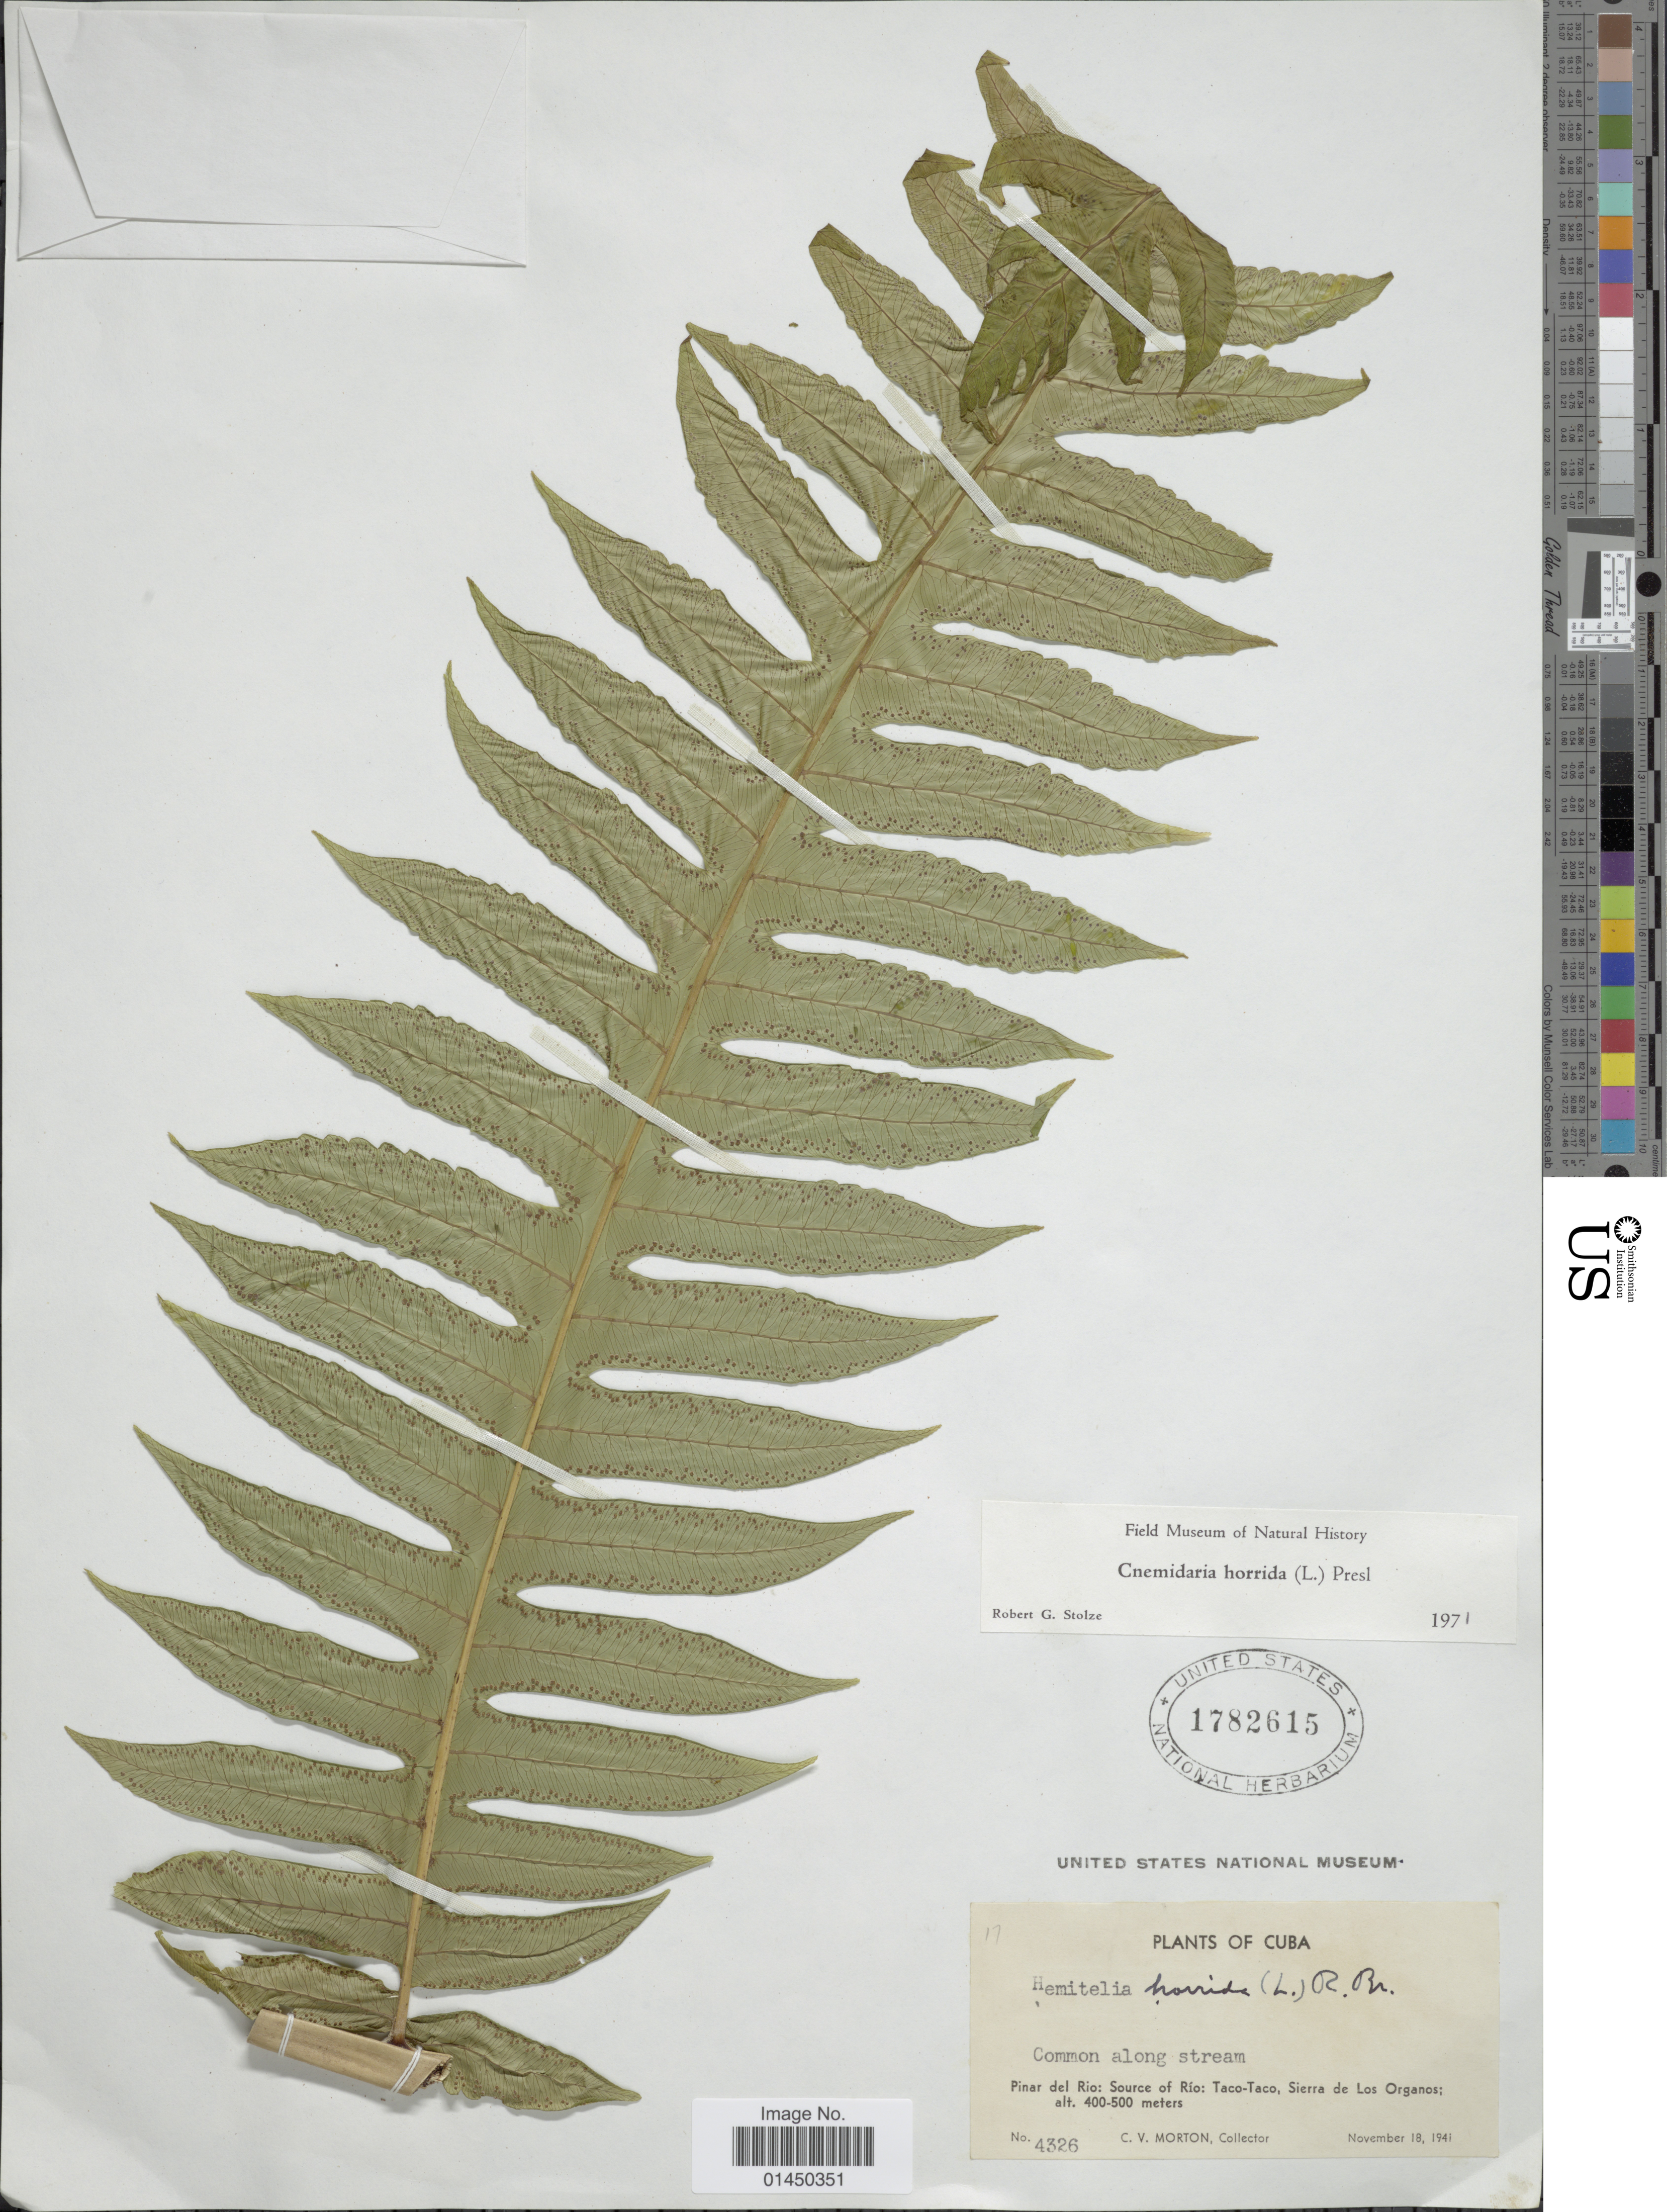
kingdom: Plantae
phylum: Tracheophyta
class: Polypodiopsida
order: Cyatheales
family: Cyatheaceae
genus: Cyathea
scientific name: Cyathea horrida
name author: (L.) Sm.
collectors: C. V. Morton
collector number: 4326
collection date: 1941-11-18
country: Cuba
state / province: Pinar del Río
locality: Along stream, Source of Rio: Taco-Taco, Sierra de Los Organos.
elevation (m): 400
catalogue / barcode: US 1782615